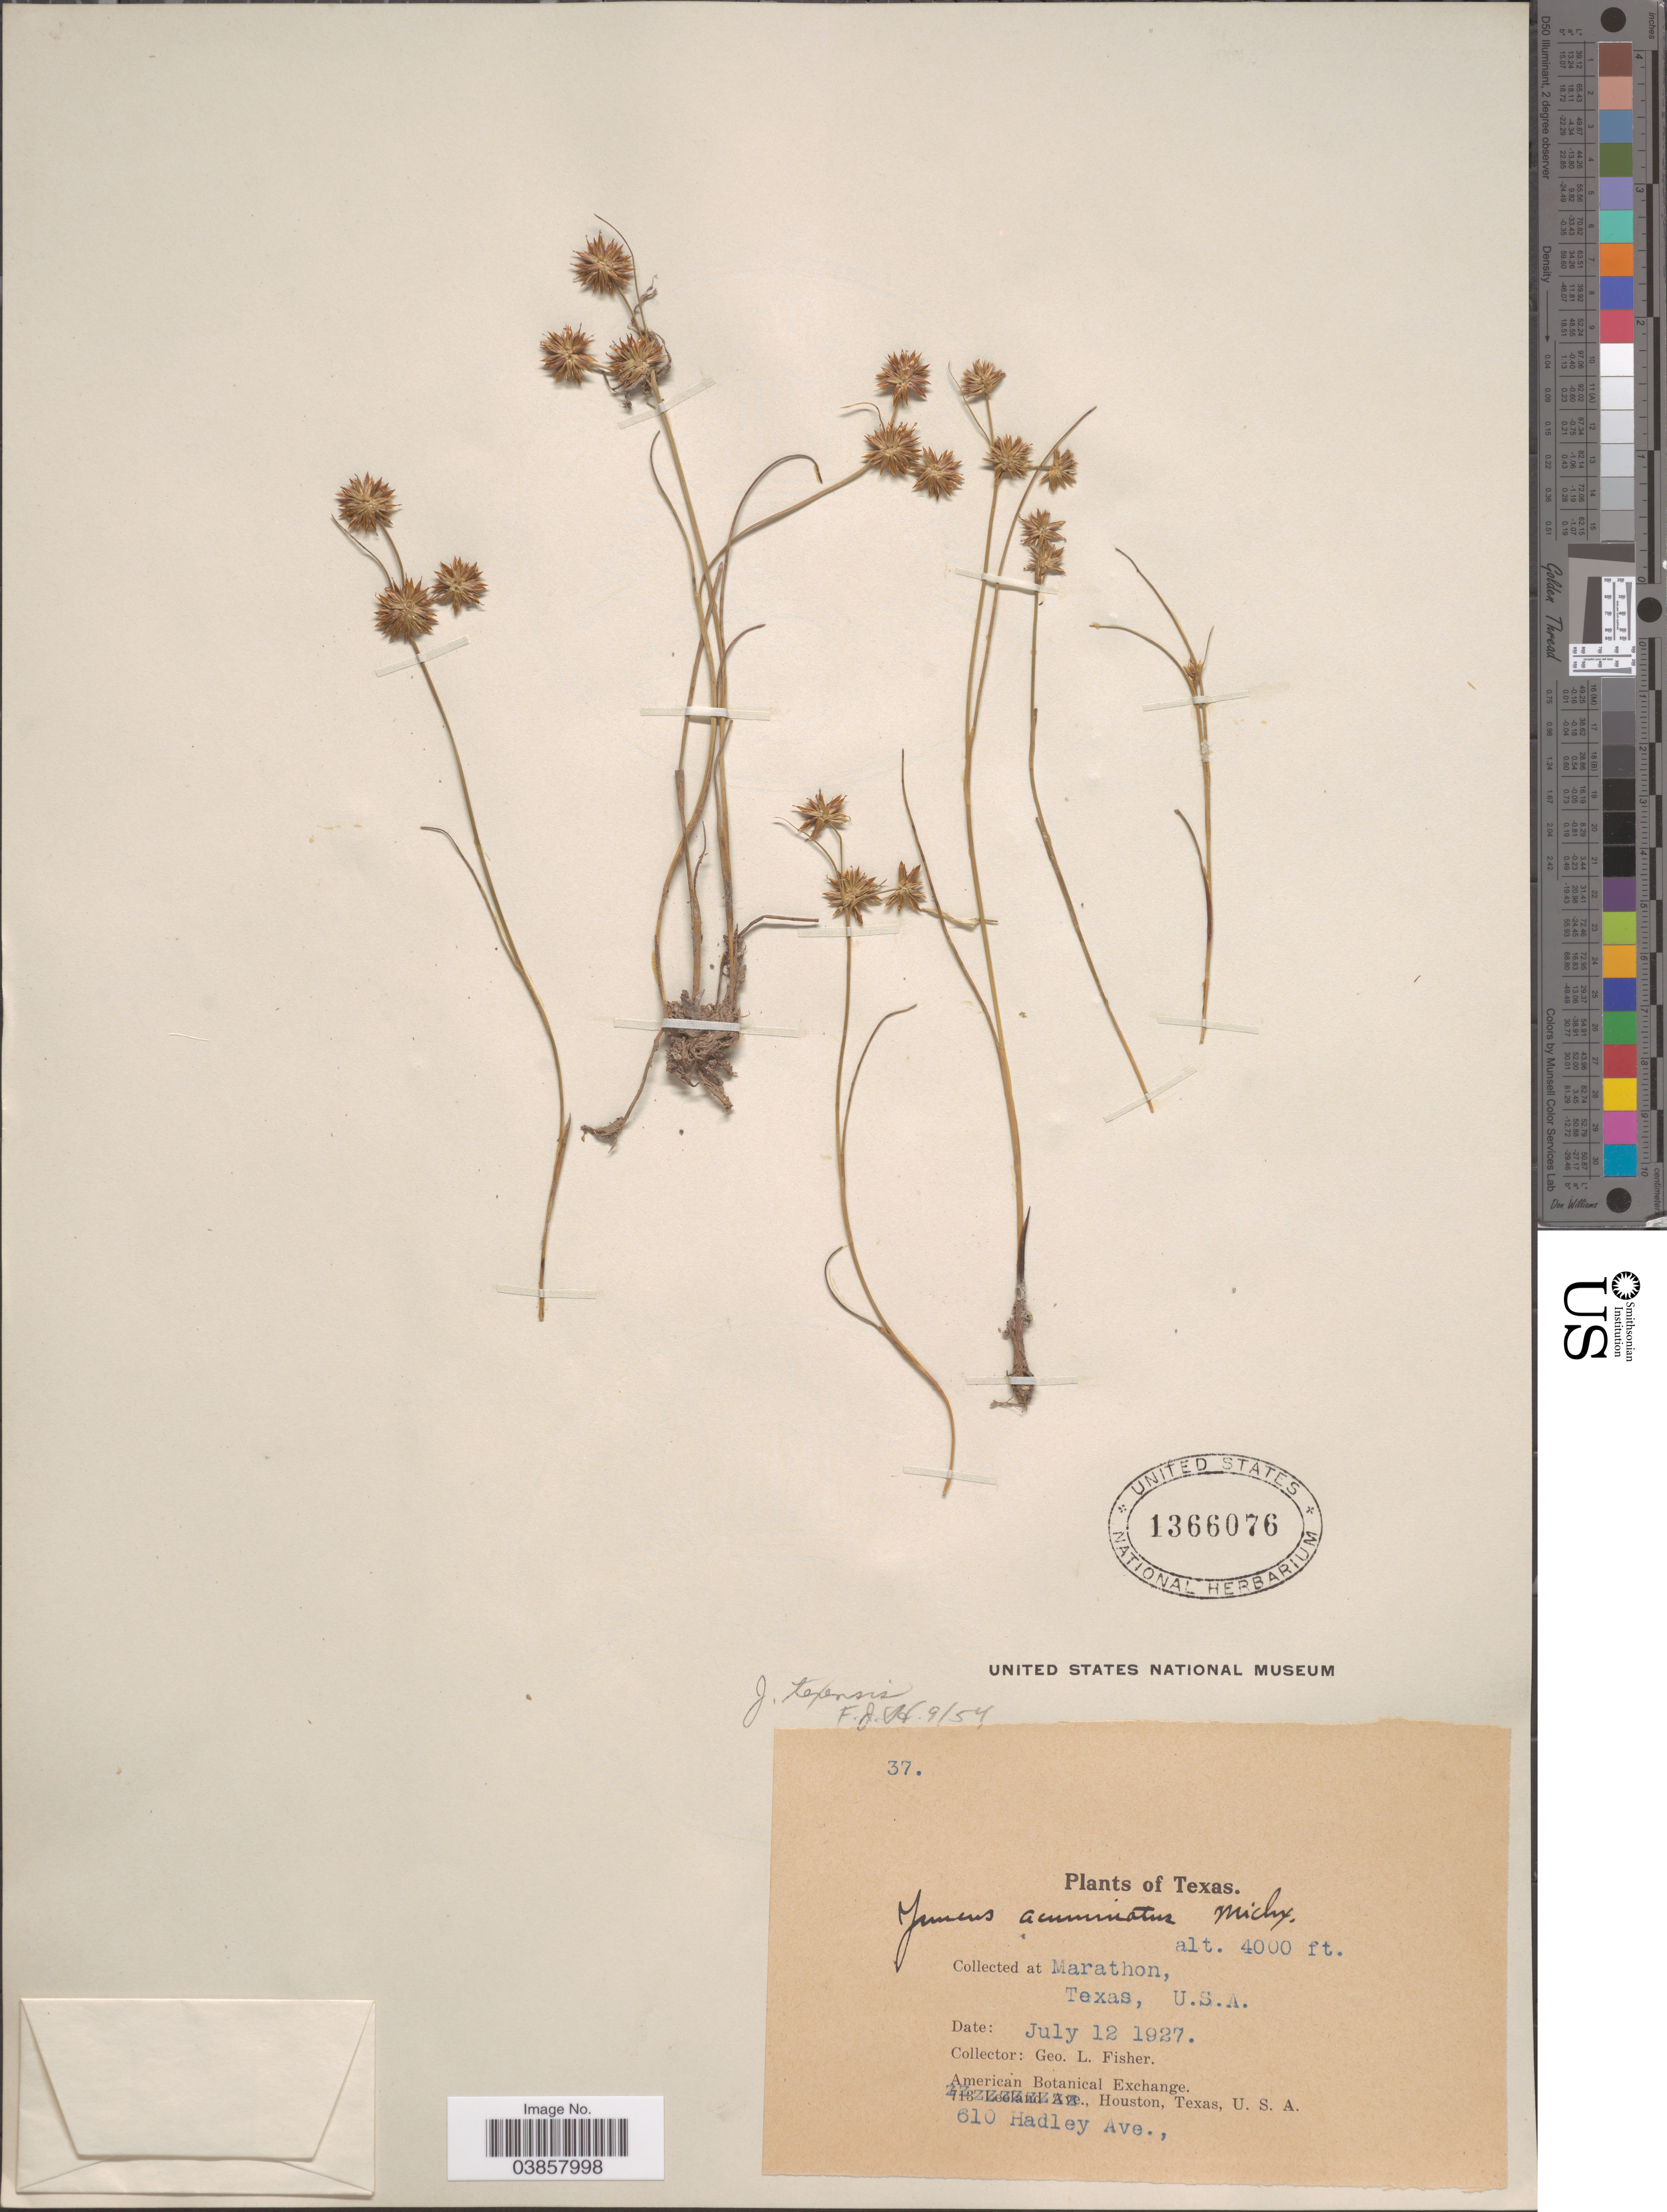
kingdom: Plantae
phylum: Tracheophyta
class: Liliopsida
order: Poales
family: Juncaceae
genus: Juncus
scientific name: Juncus texanus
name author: (Engelm.) Coville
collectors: G. L. Fisher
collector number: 37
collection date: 1927-07-12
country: United States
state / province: Texas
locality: Marathon.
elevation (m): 1219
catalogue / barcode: US 1366076